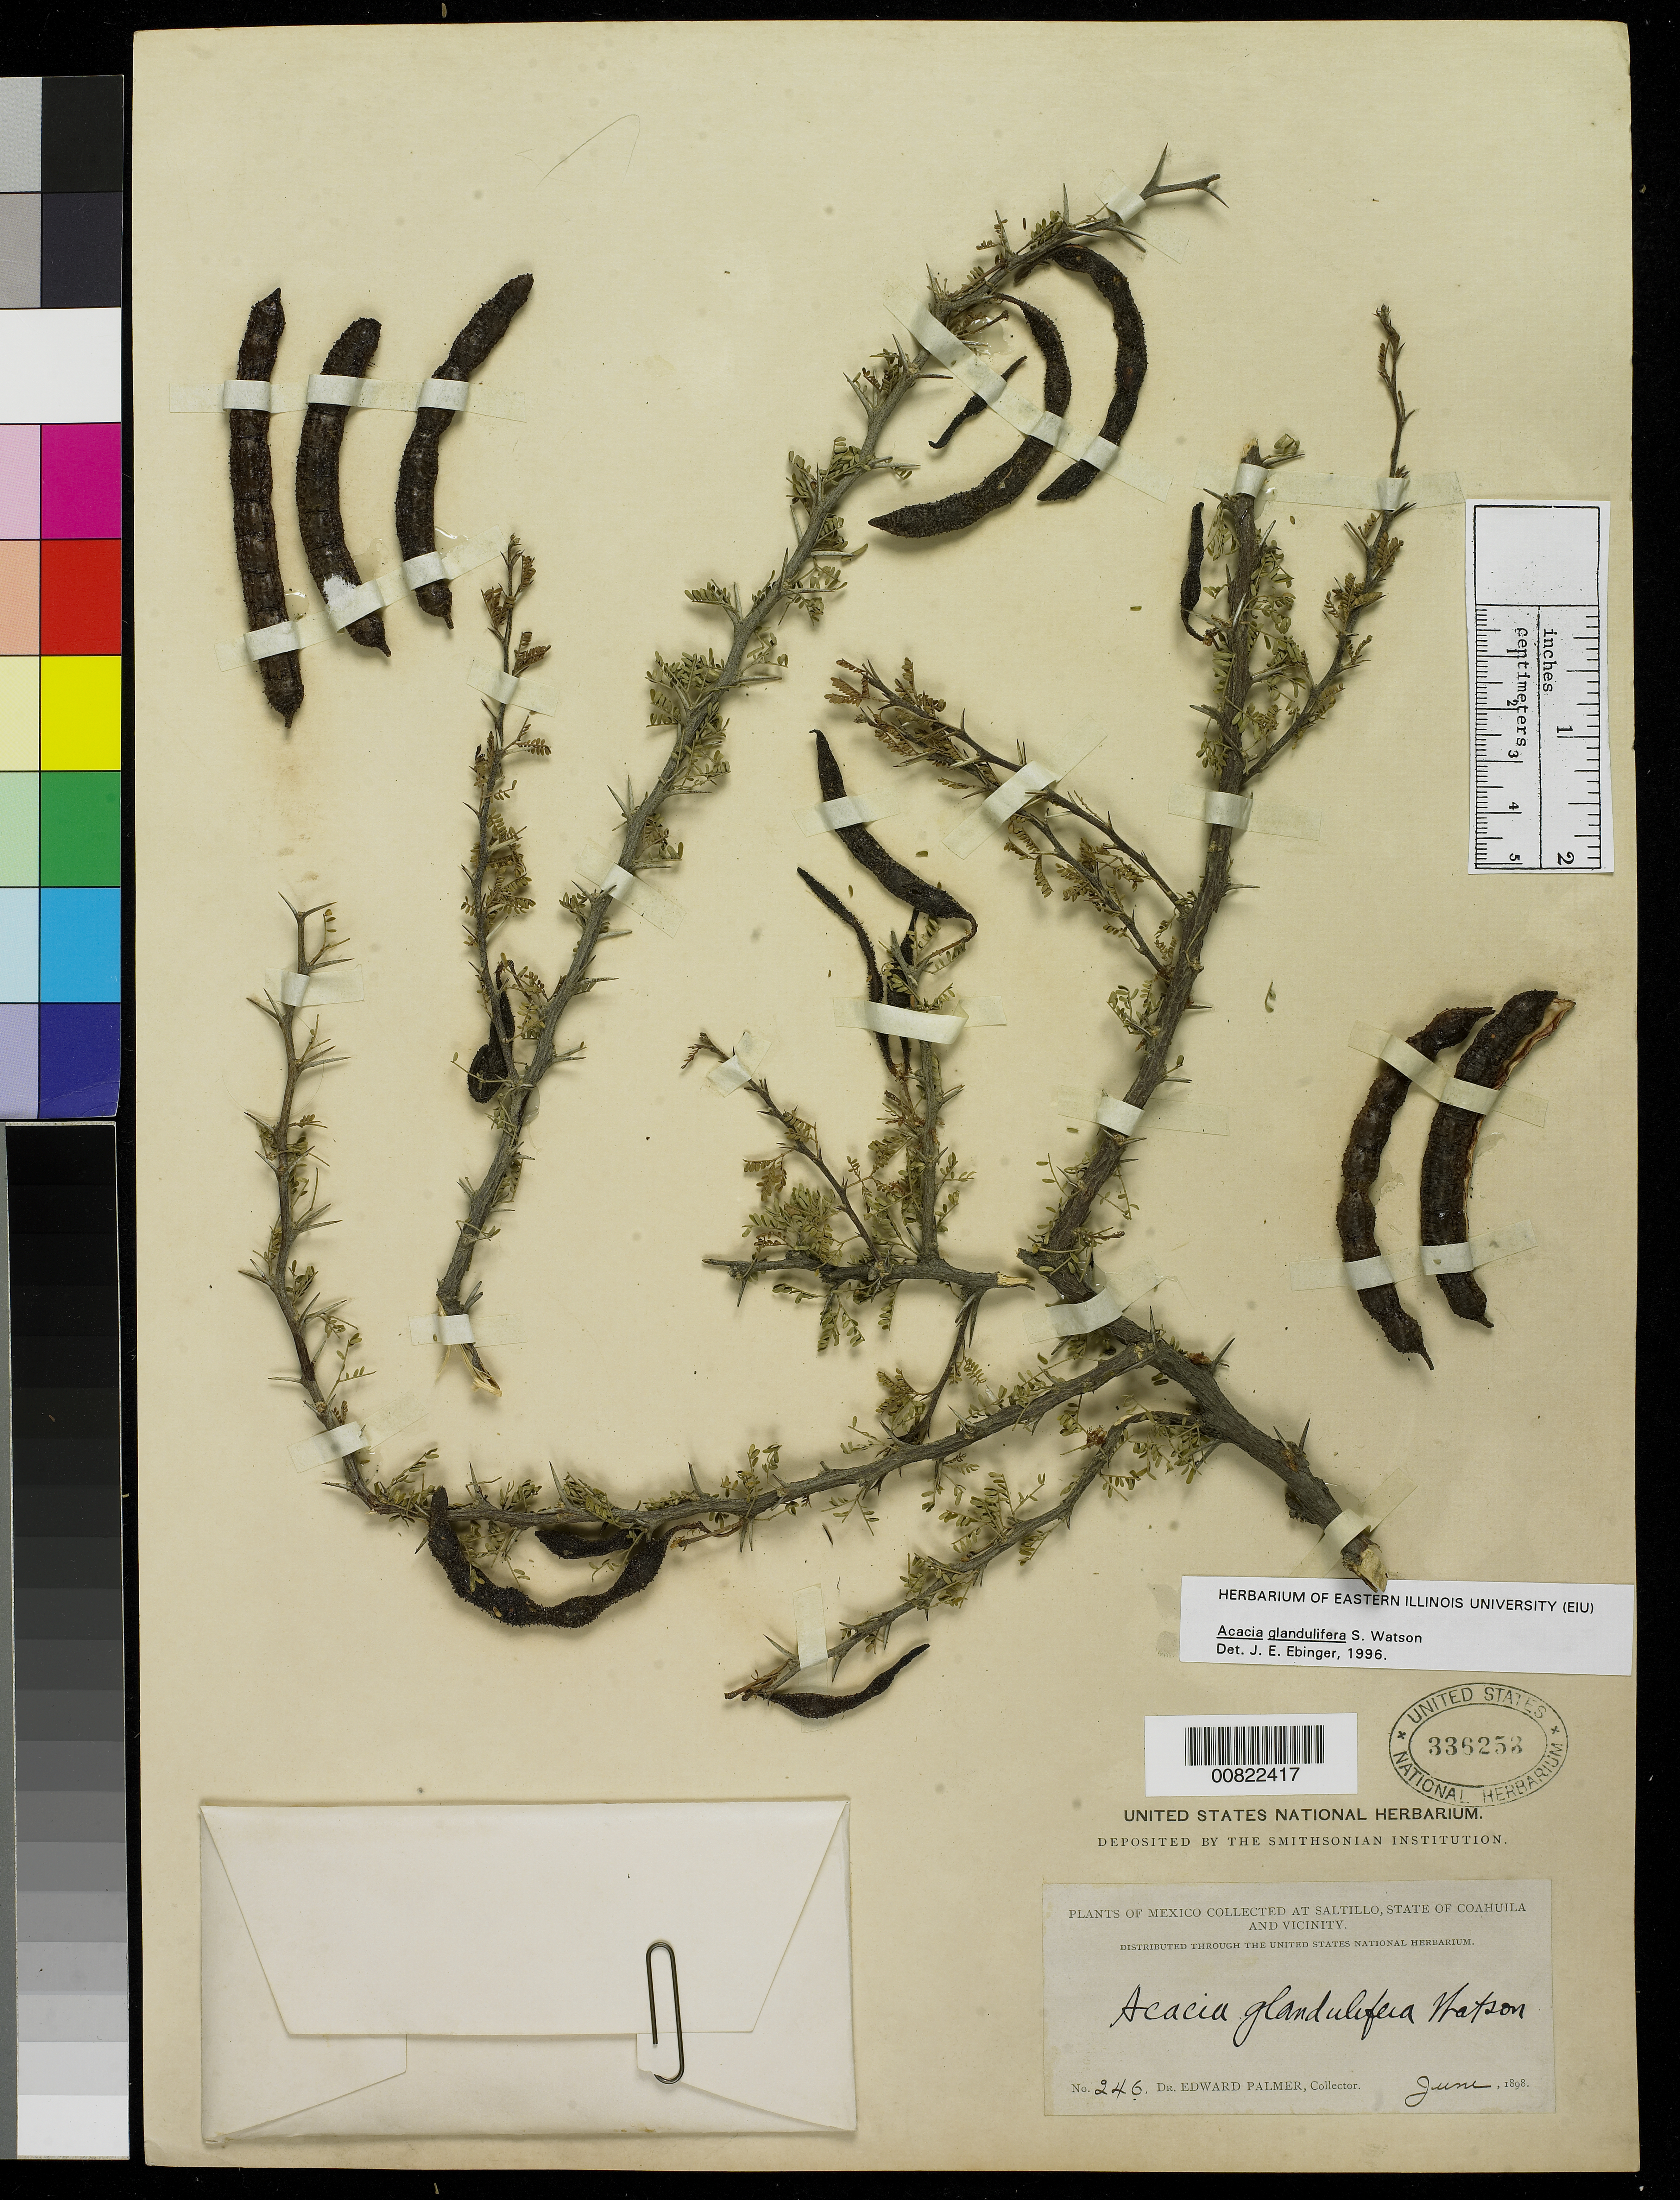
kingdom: Plantae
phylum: Tracheophyta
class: Magnoliopsida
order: Fabales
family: Fabaceae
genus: Vachellia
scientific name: Vachellia glandulifera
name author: (S. Watson) Seigler & Ebinger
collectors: E. Palmer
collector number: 246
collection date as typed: Jun 1898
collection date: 1898-06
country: Mexico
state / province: Coahuila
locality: Saltillo, Coahuila and vicinity.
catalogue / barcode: US 336253